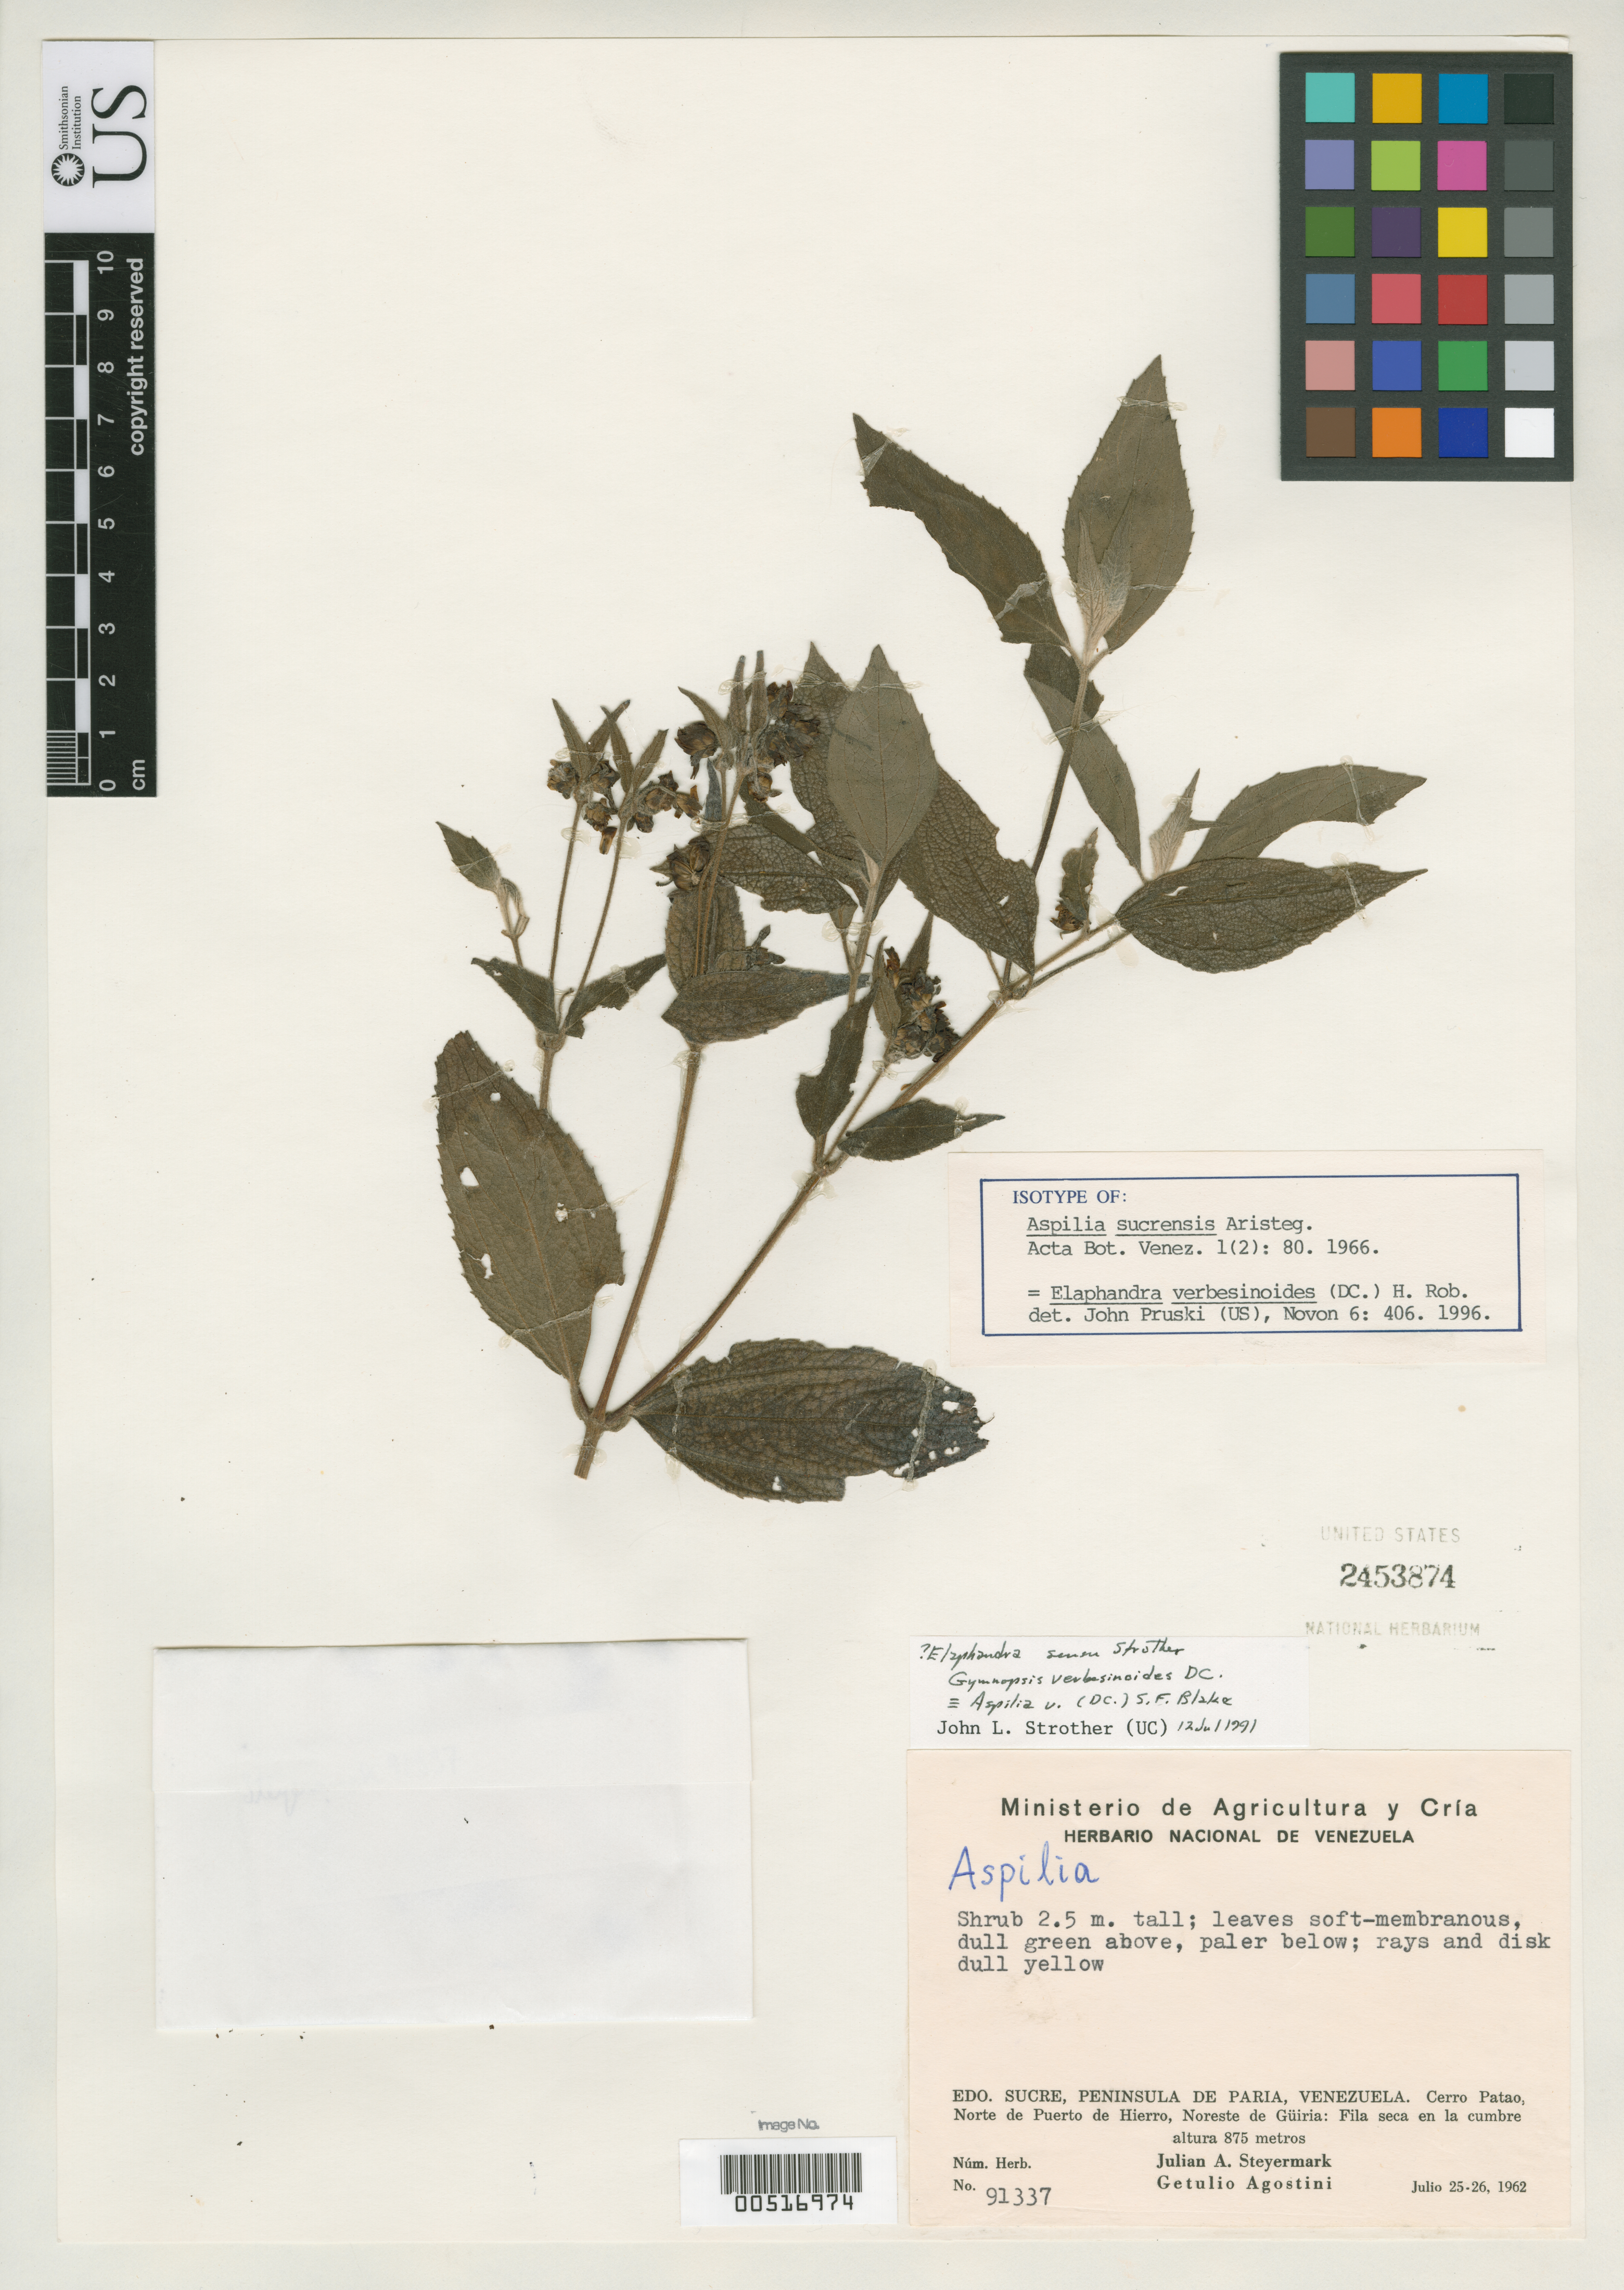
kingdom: Plantae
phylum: Tracheophyta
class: Magnoliopsida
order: Asterales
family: Asteraceae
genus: Aspilia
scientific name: Aspilia sucrensis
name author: Aristeg.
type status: Isotype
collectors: J. Steyermark & G. Agostini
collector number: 91337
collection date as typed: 25 Jul 1962 to 26 Jul 1962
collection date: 1962-07-25/1962-07-26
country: Venezuela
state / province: Sucre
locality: Peninsula de Paria, Cerro Patao, norte de Puerto de Hierro, noreste de Guiria.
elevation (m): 875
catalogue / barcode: US 2453874